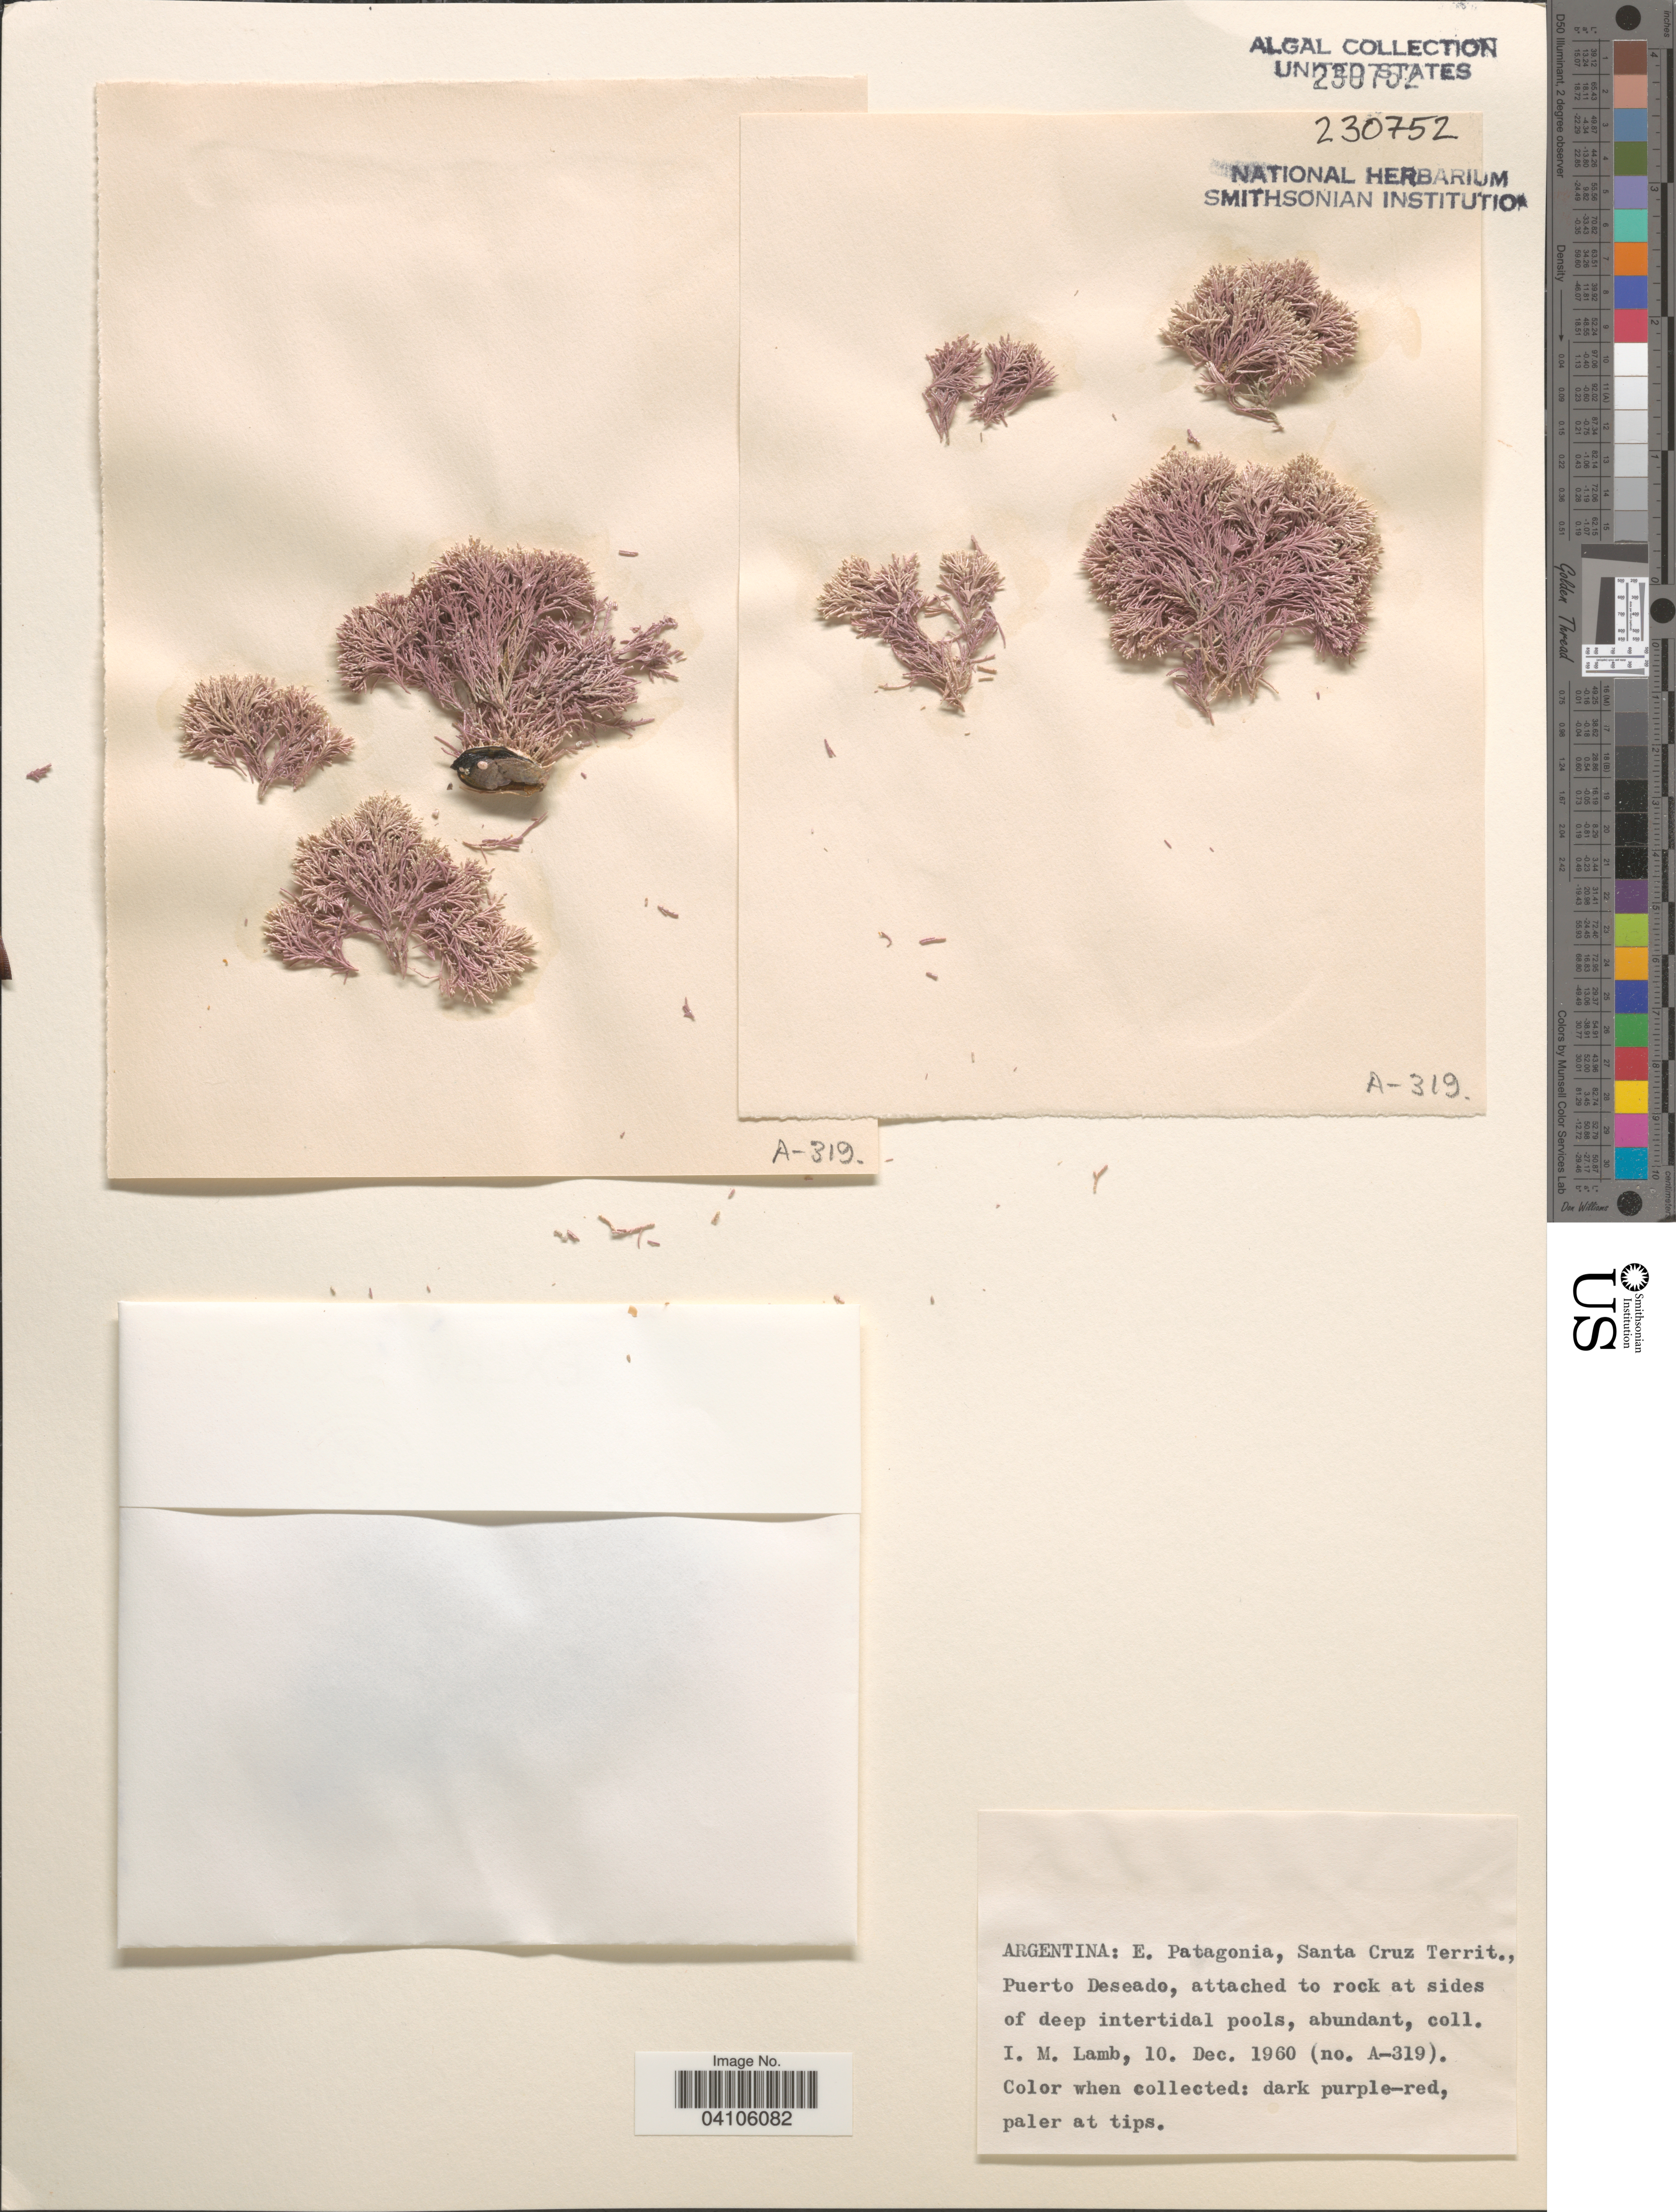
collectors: I. M. Lamb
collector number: A-319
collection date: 1960-12-10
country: Argentina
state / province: Santa Cruz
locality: E. Patagonia, Santa Cruz Territ., Puerto Deseado.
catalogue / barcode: US 230752